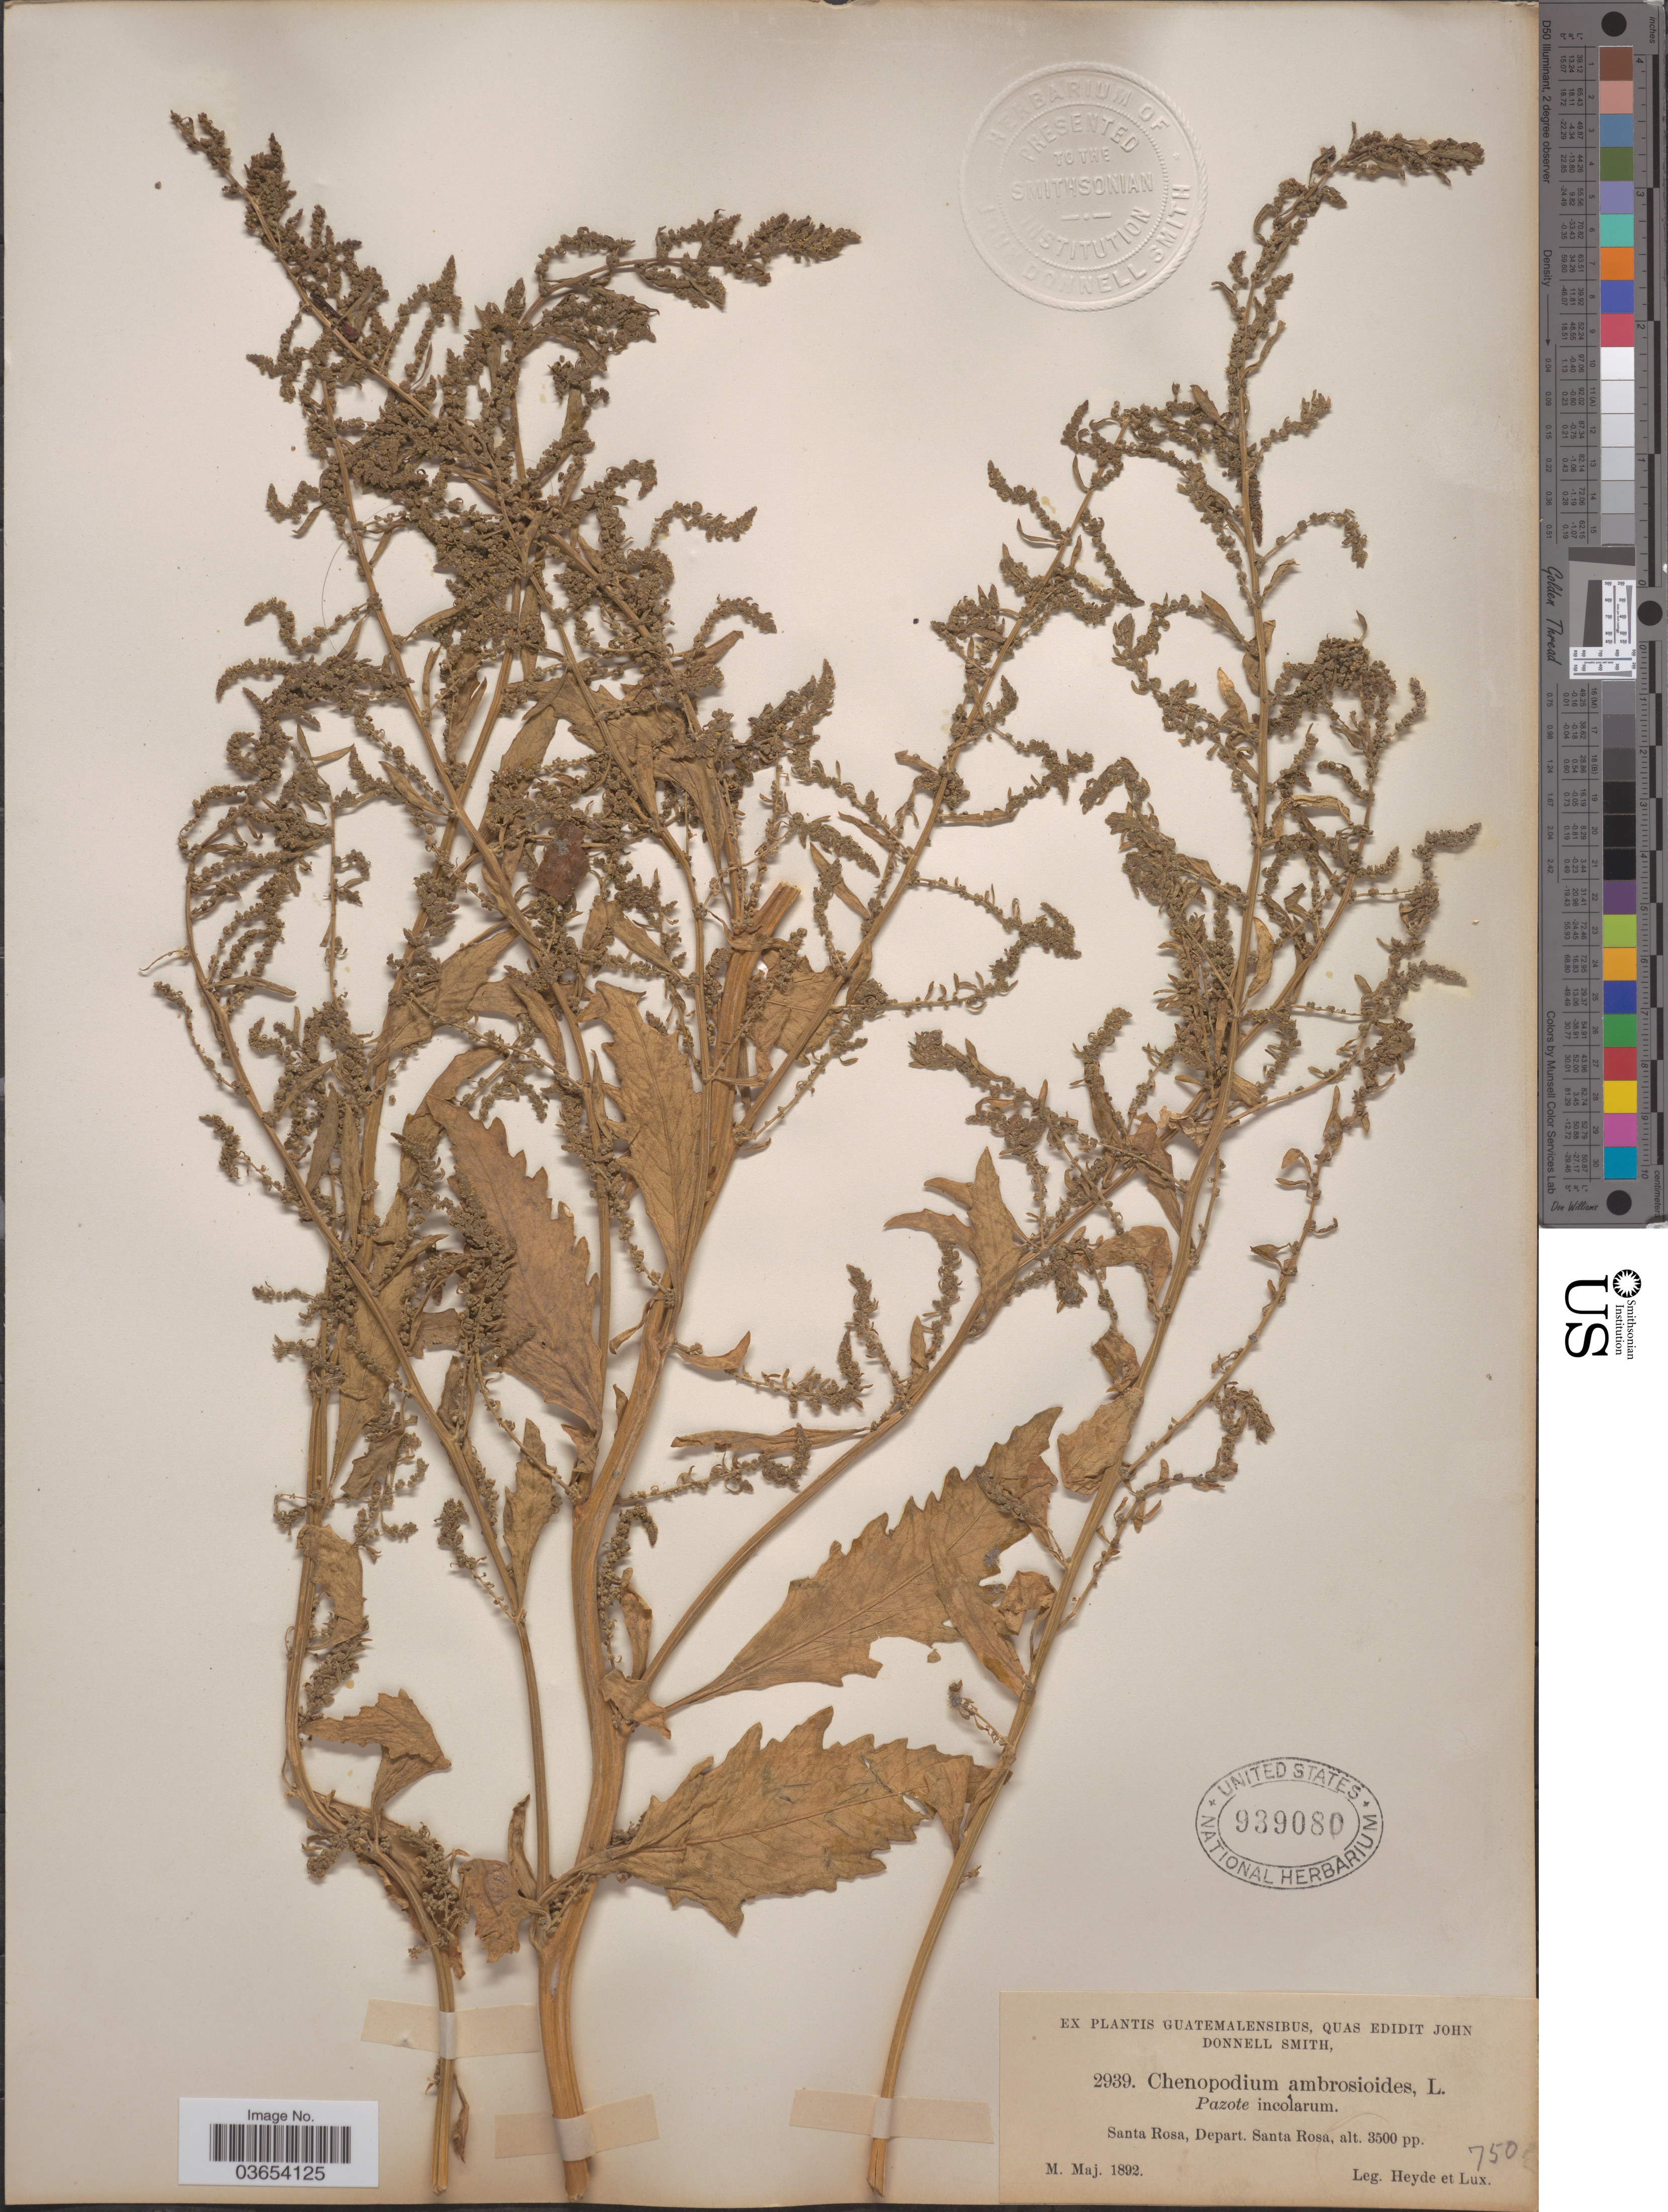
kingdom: Plantae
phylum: Tracheophyta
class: Magnoliopsida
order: Caryophyllales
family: Amaranthaceae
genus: Chenopodium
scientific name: Chenopodium ambrosioides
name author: L.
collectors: Heyde & Lux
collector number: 2939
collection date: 1892-05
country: Guatemala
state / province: Santa Rosa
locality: Santa Rosa, Depart. Santa Rosa.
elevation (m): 1067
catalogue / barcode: US 939080